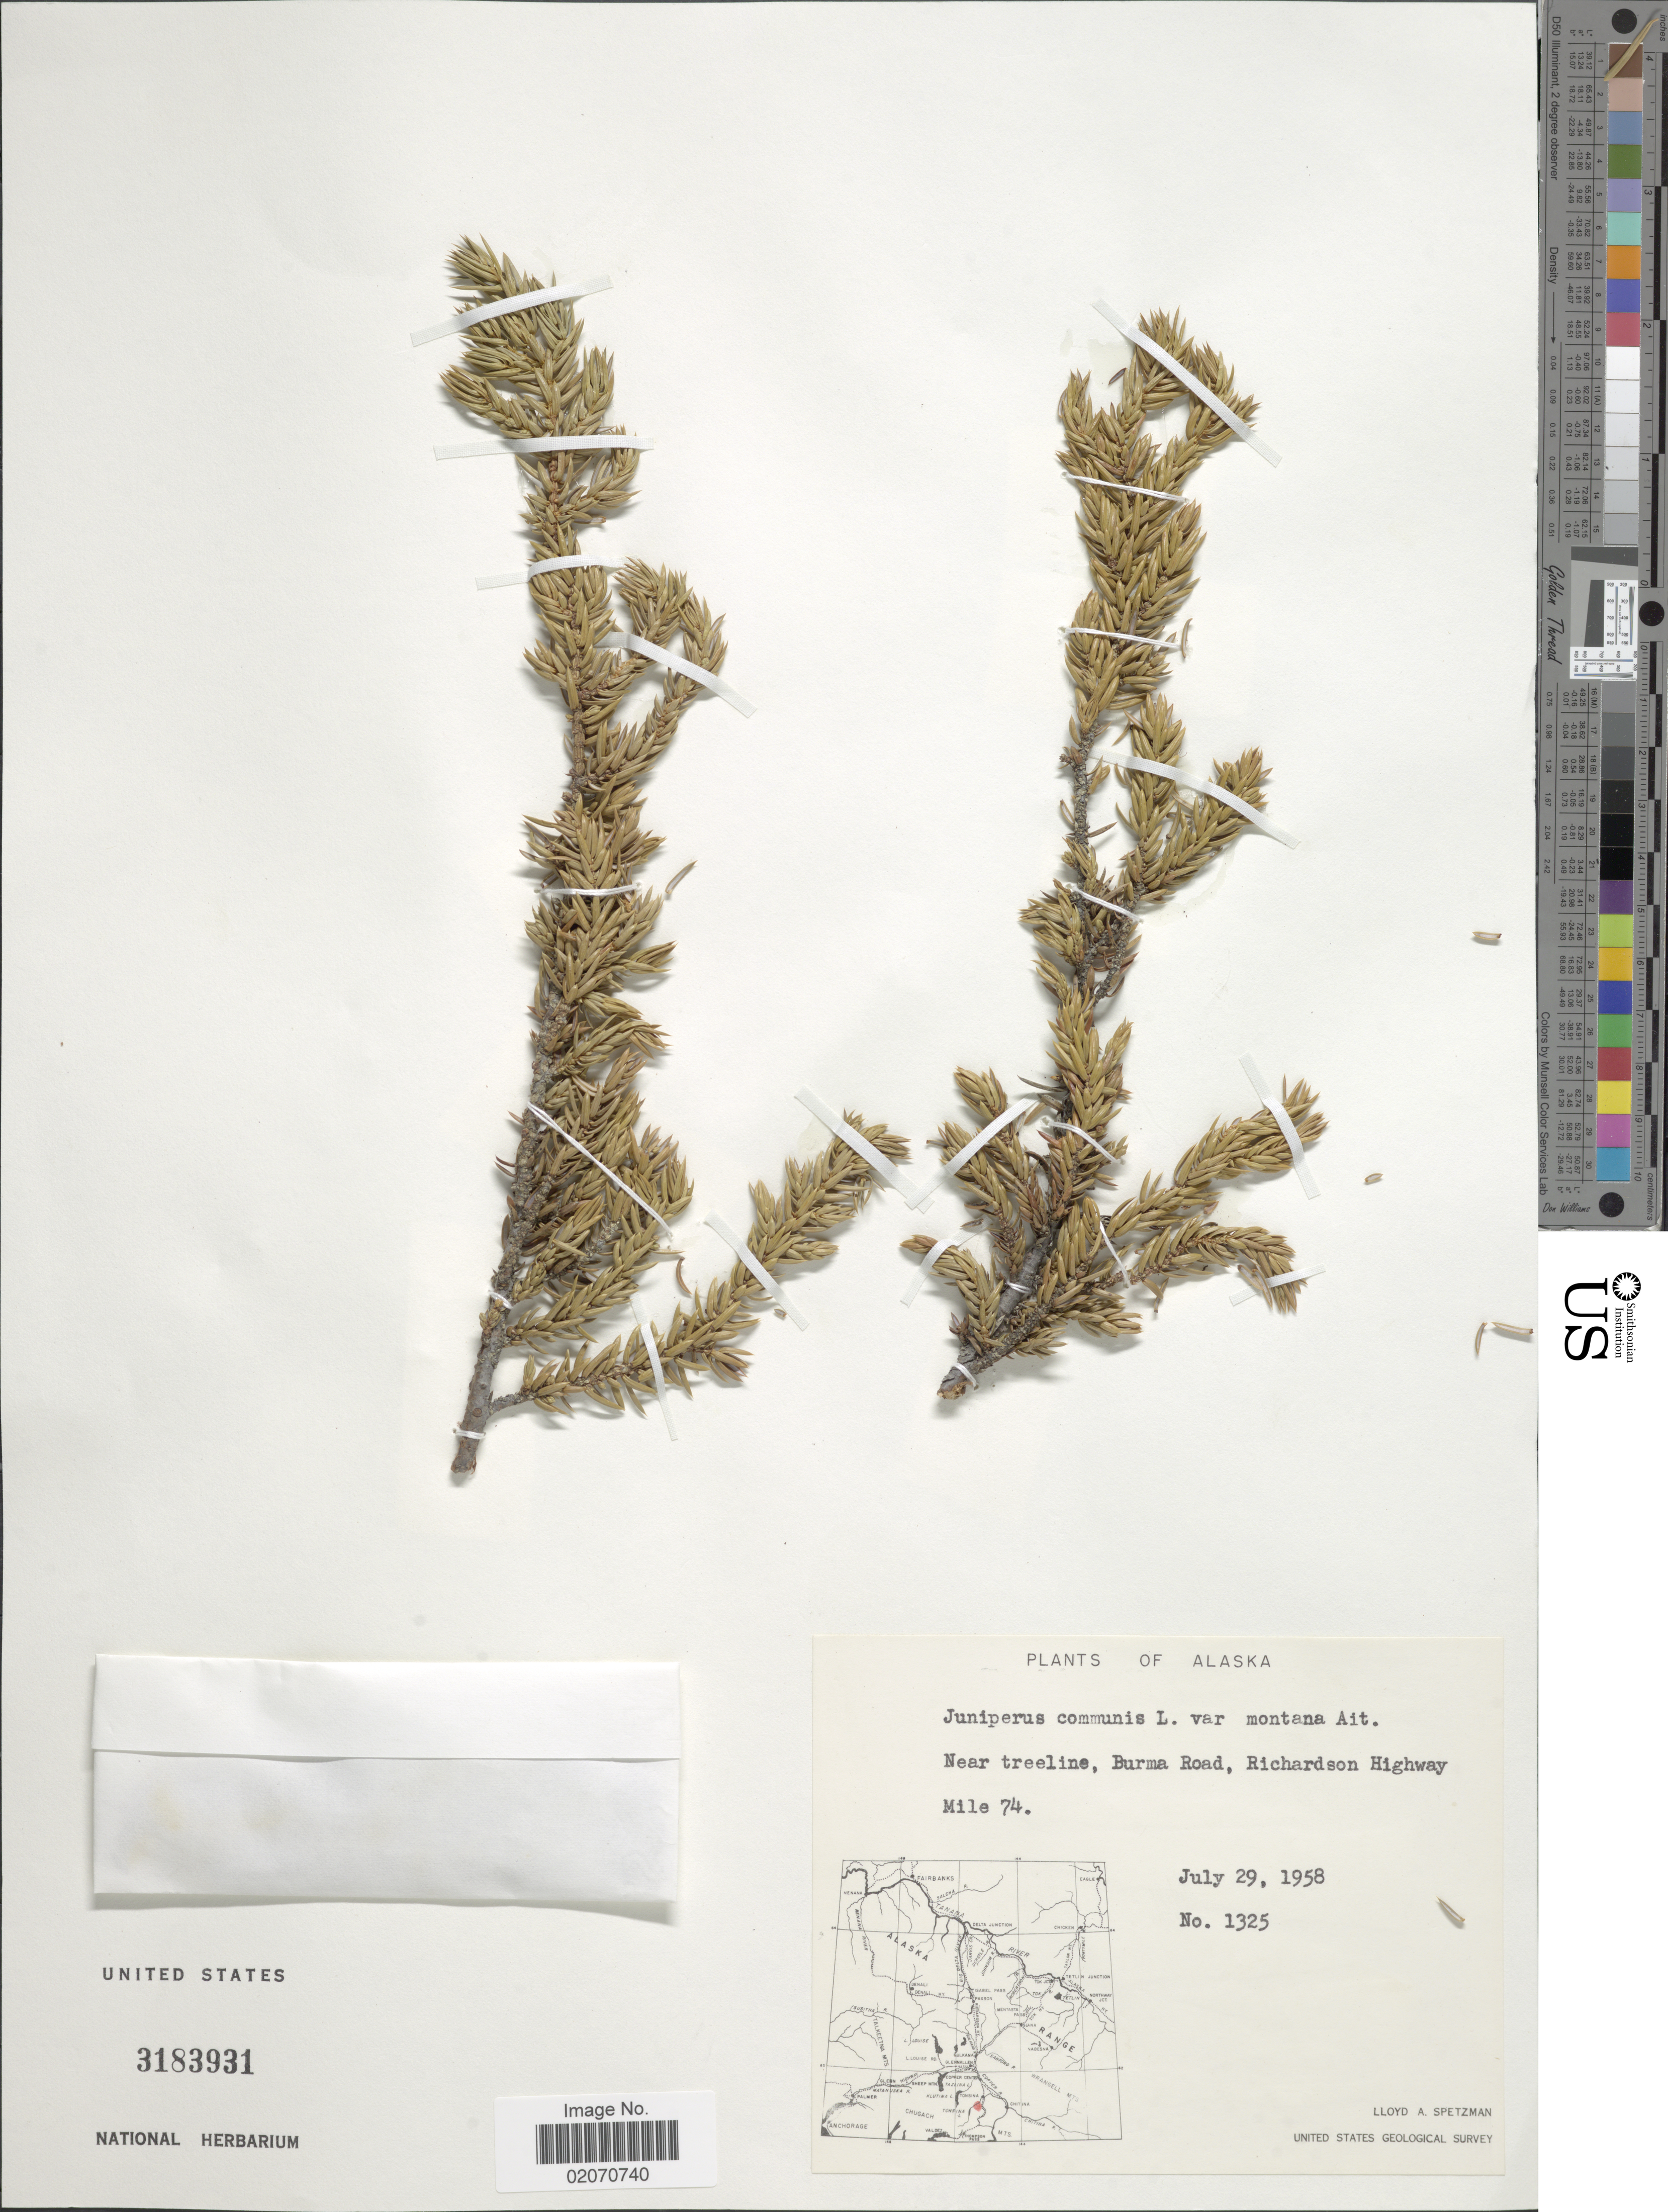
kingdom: Plantae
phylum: Tracheophyta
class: Pinopsida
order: Pinales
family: Cupressaceae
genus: Juniperus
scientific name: Juniperus communis subsp. nana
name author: (Willd.) Syme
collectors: L. Spetzman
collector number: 1325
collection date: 1958-07-29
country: United States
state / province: Alaska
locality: Near treeline, Burma Road, Richardson Highway Mile 74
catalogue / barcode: US 3183931